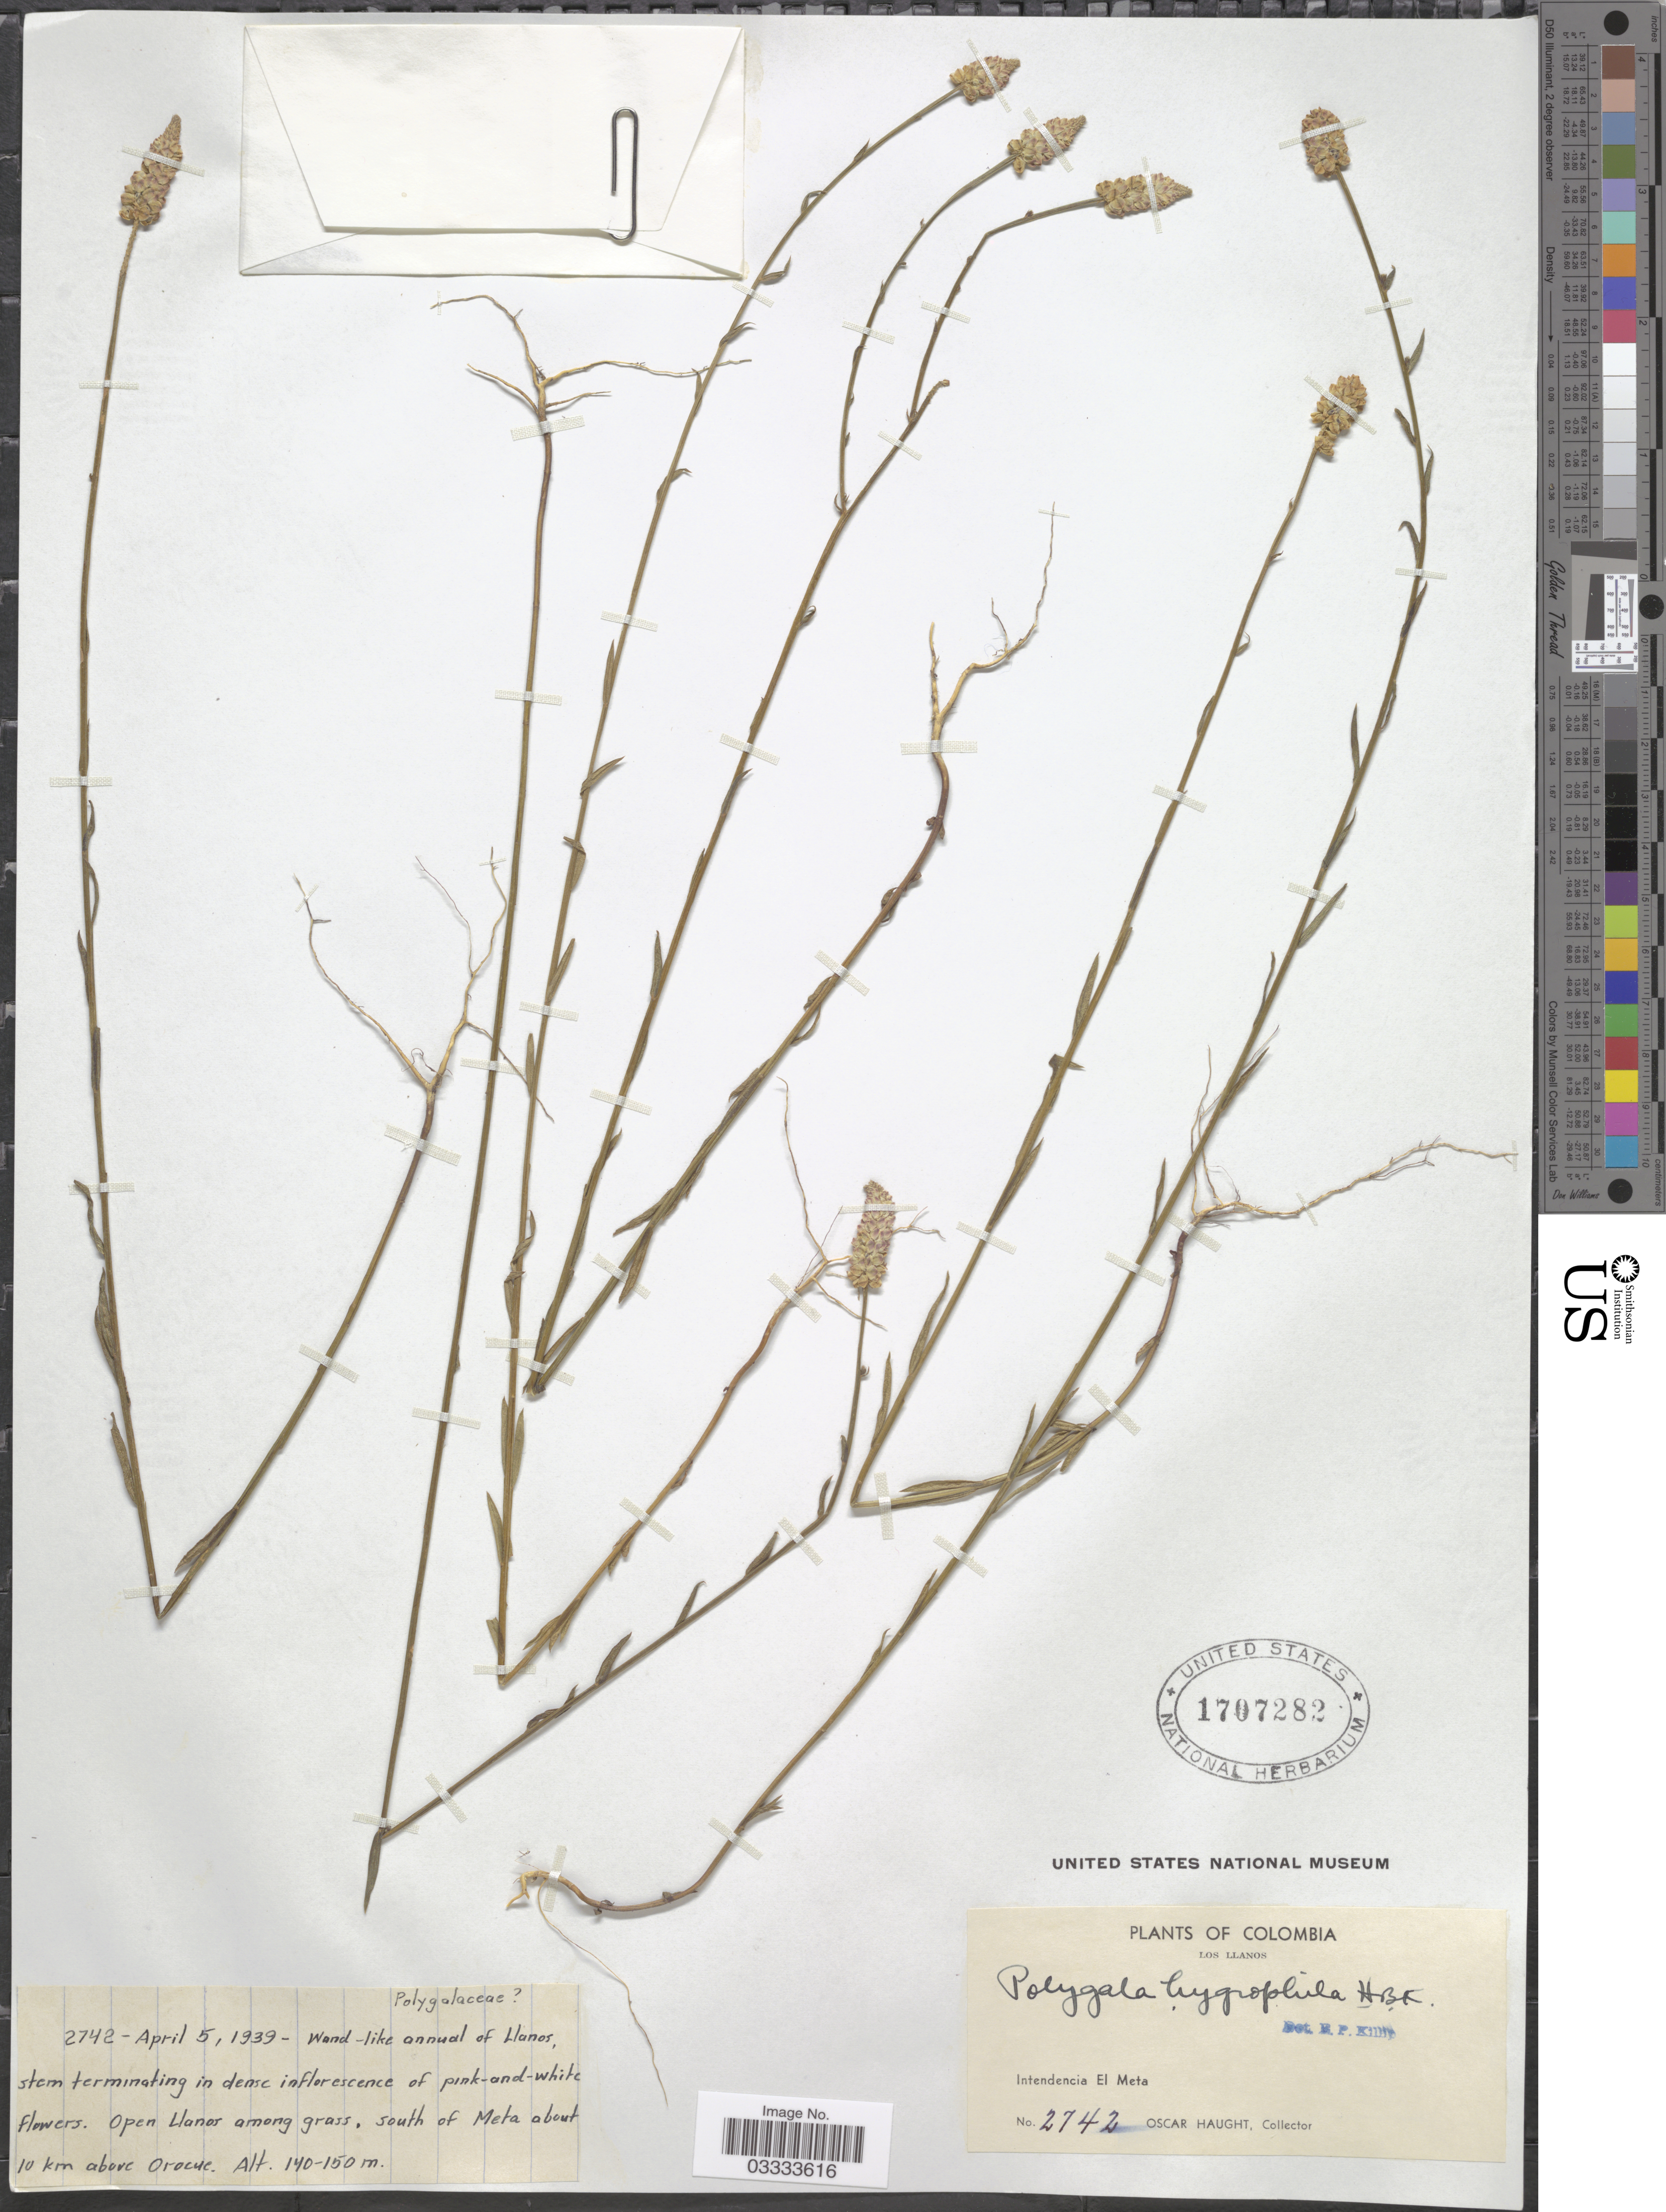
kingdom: Plantae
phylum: Tracheophyta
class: Magnoliopsida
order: Fabales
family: Polygalaceae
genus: Polygala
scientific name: Polygala hygrophila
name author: Kunth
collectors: O. Haught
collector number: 2742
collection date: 1939-04-05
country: Colombia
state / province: Meta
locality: Los Llanos. Intendencia El Meta. South of Meta about 10 km above Orocue.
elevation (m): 140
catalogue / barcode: US 1707282